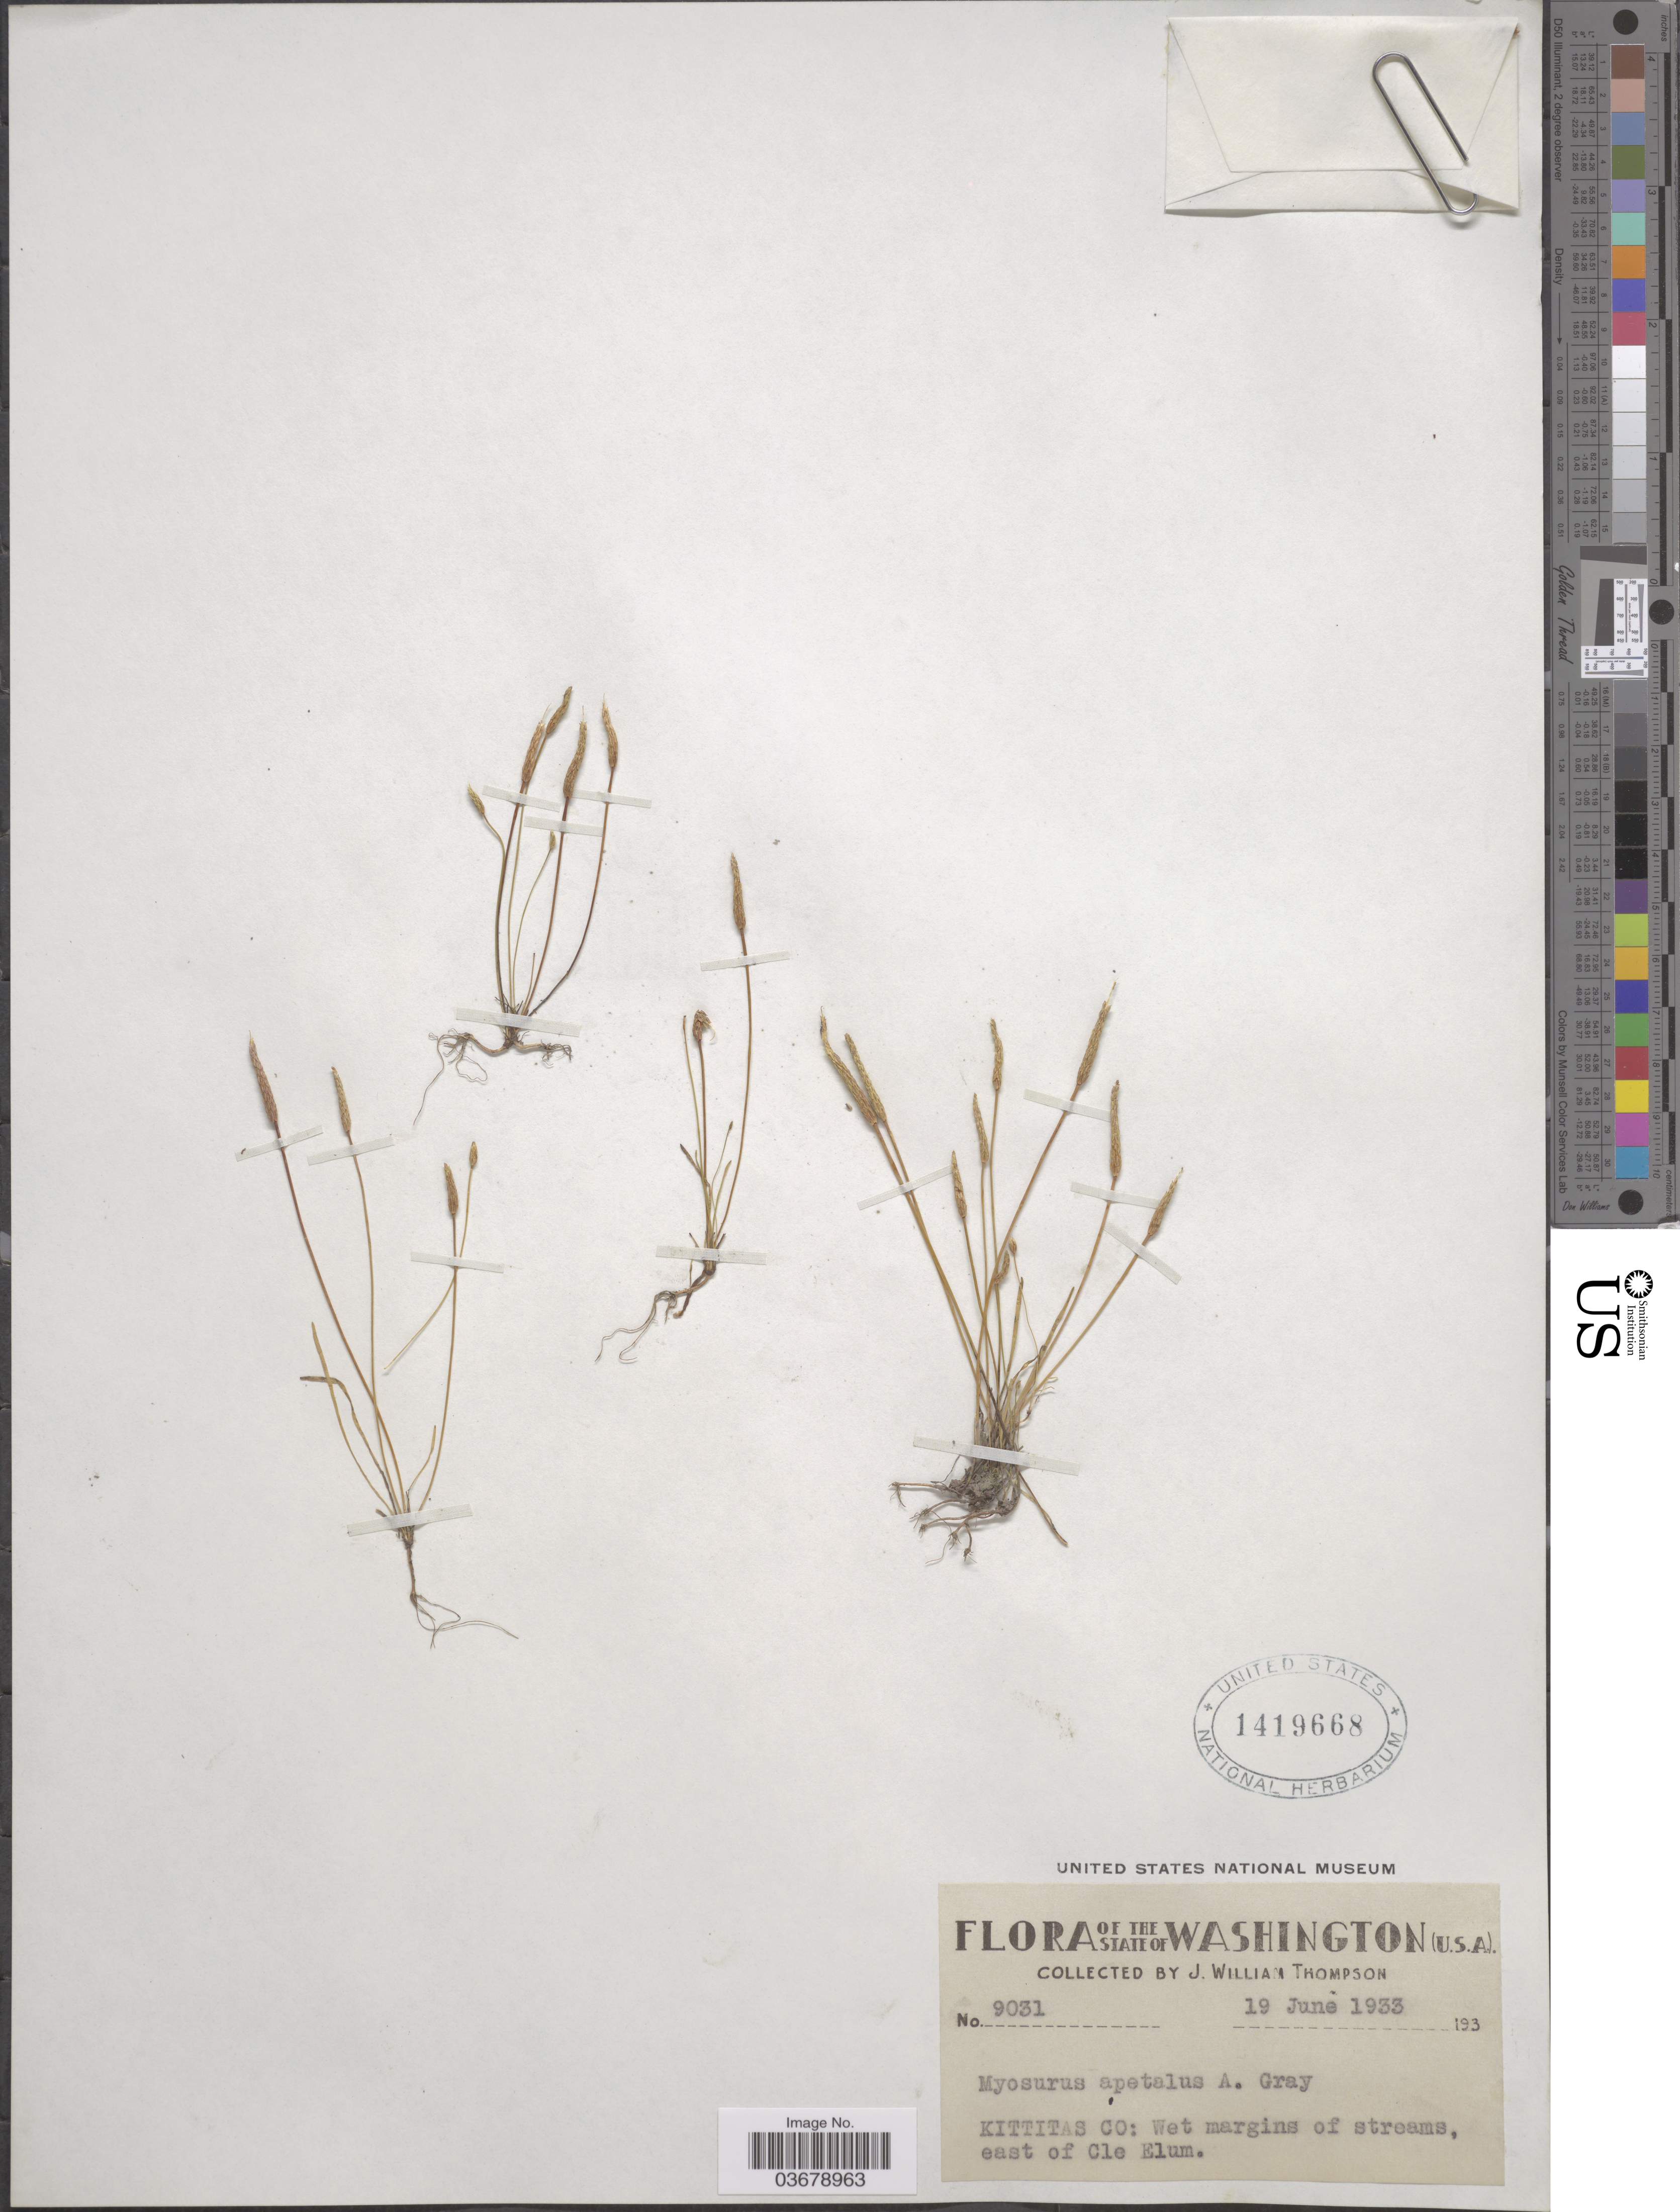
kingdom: Plantae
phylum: Tracheophyta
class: Magnoliopsida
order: Ranunculales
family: Ranunculaceae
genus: Myosurus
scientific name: Myosurus lepturus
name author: (A. Gray) Howell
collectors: J. W. Thompson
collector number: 9031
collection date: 1933-06-19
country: United States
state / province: Washington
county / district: Kittitas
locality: Kittitas Co: Wet margins of streams, east of Cle Elum.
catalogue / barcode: US 1419668